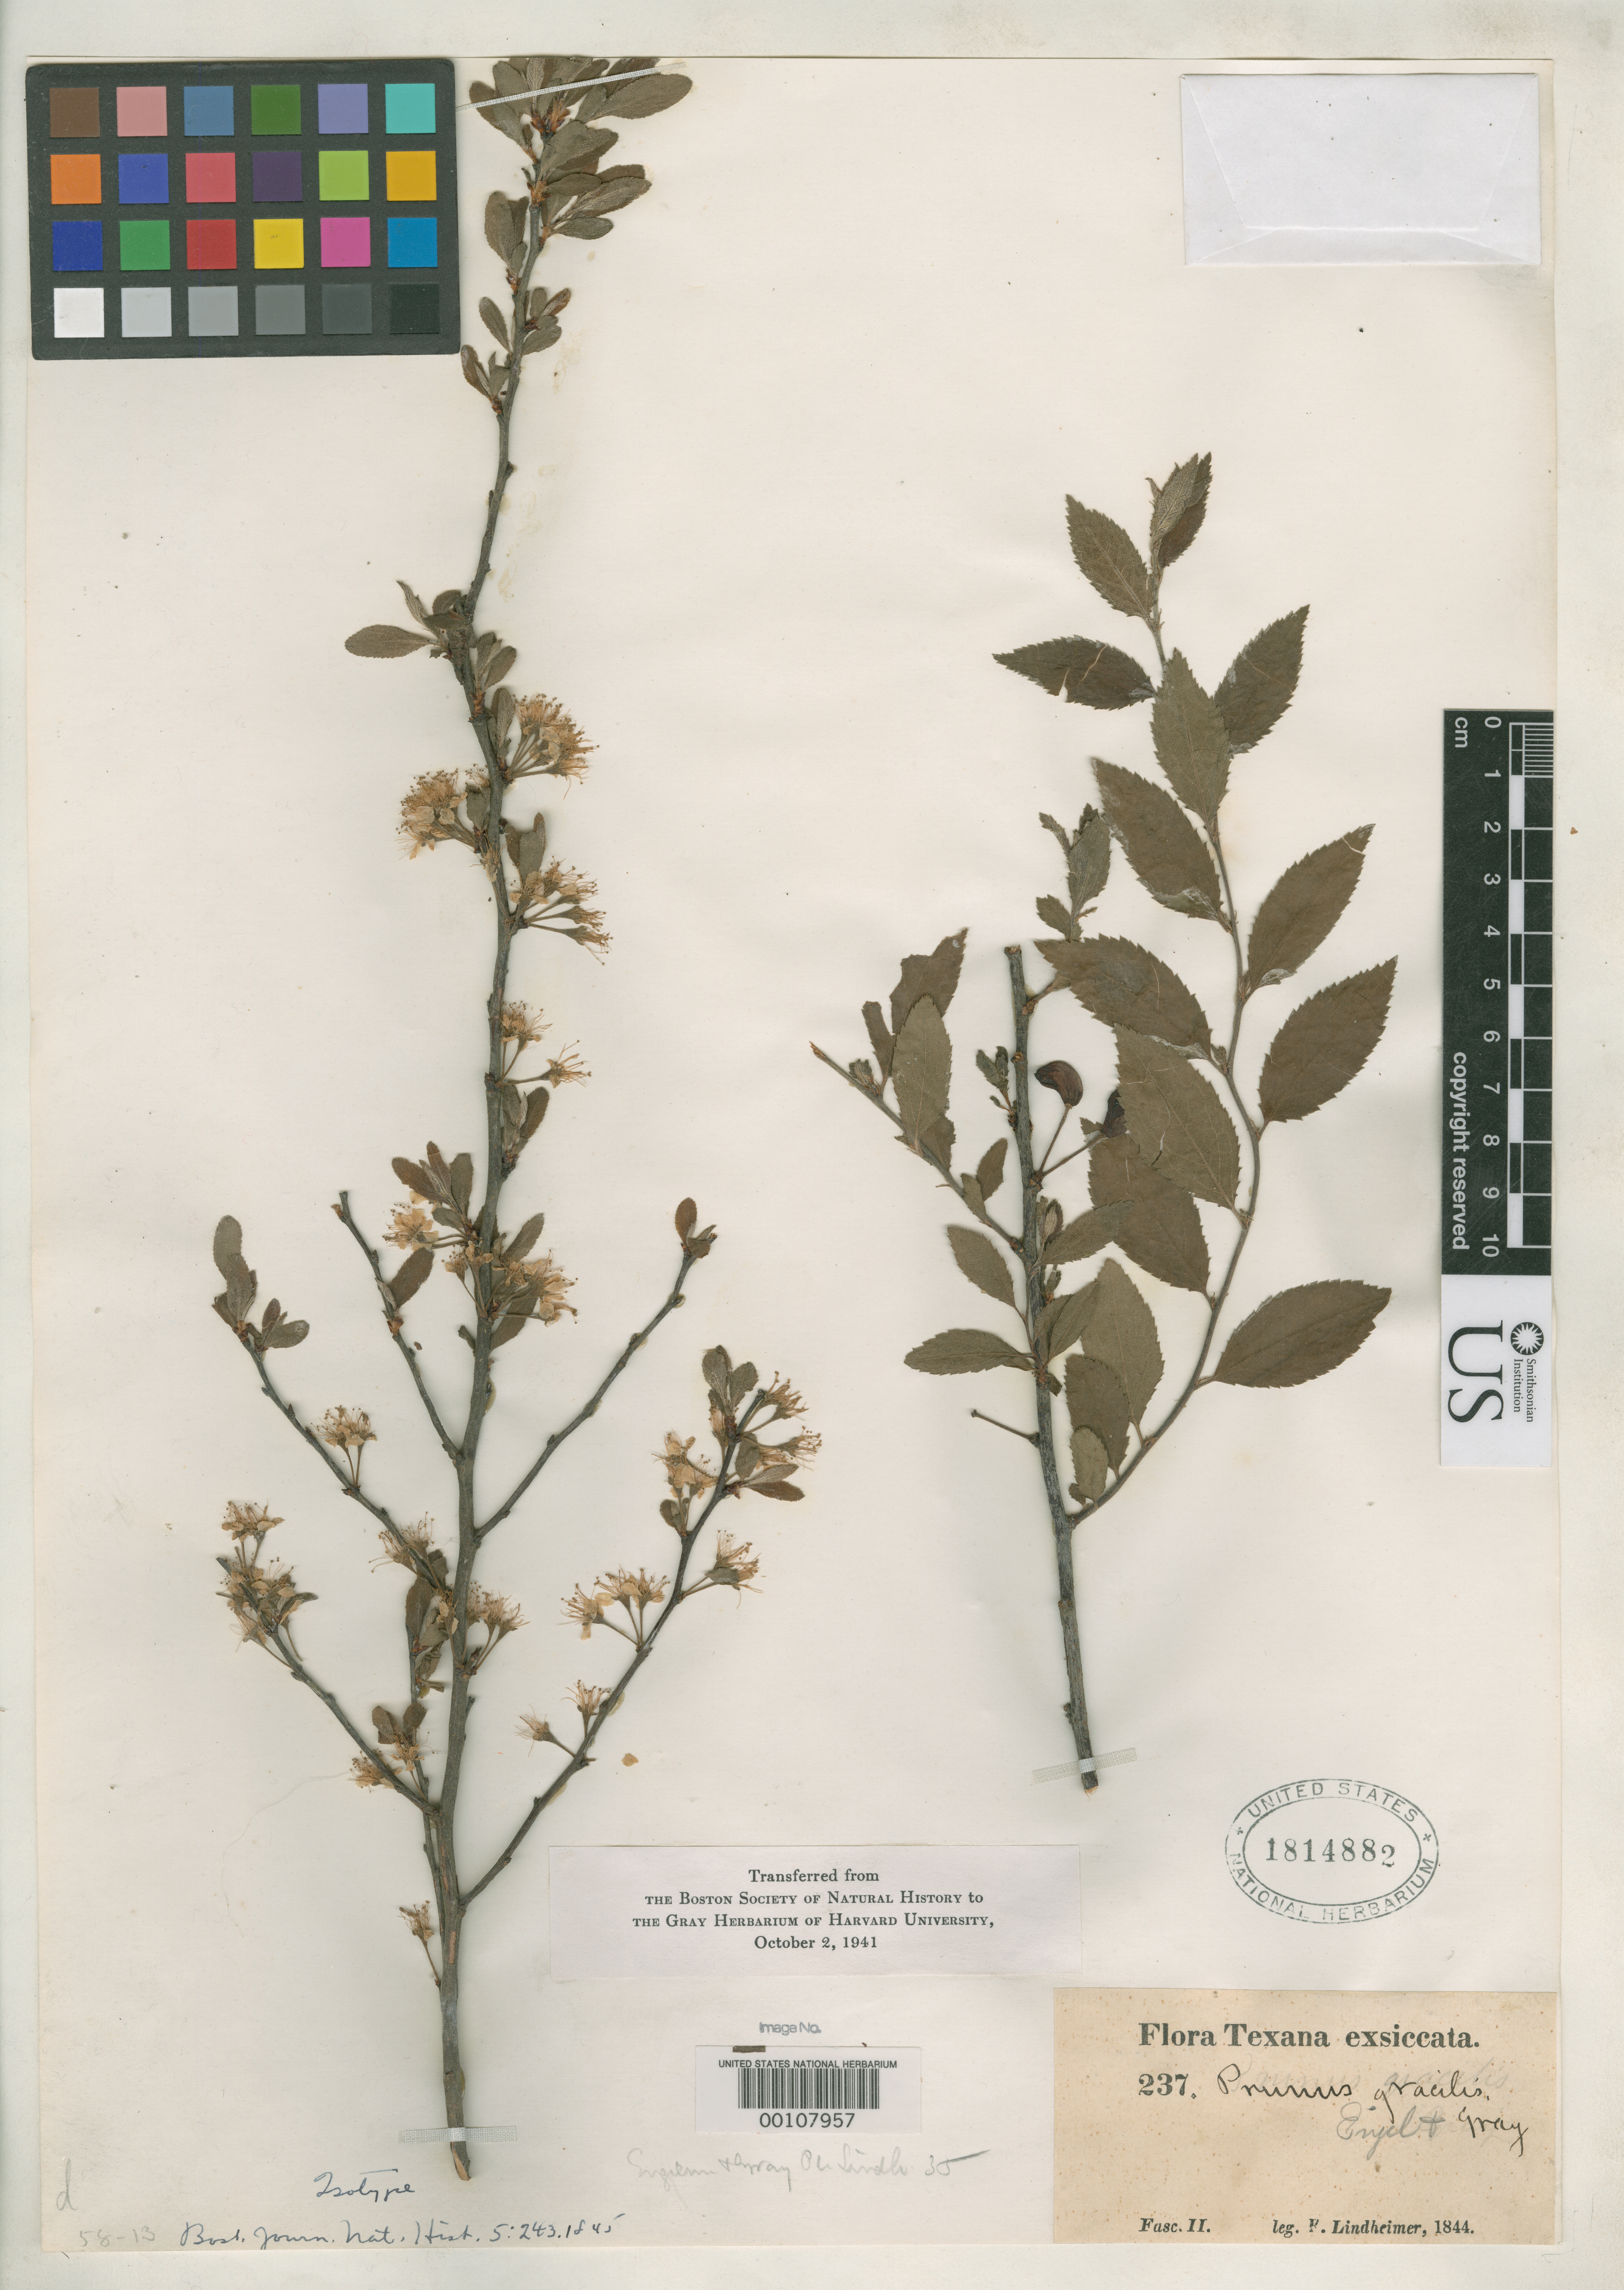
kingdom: Plantae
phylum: Tracheophyta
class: Magnoliopsida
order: Rosales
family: Rosaceae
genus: Prunus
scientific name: Prunus gracilis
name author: Engelm. & A. Gray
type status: Isotype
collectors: F. J. Lindheimer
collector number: II 237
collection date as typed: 1844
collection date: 1844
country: United States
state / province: Texas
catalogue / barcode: US 1814882